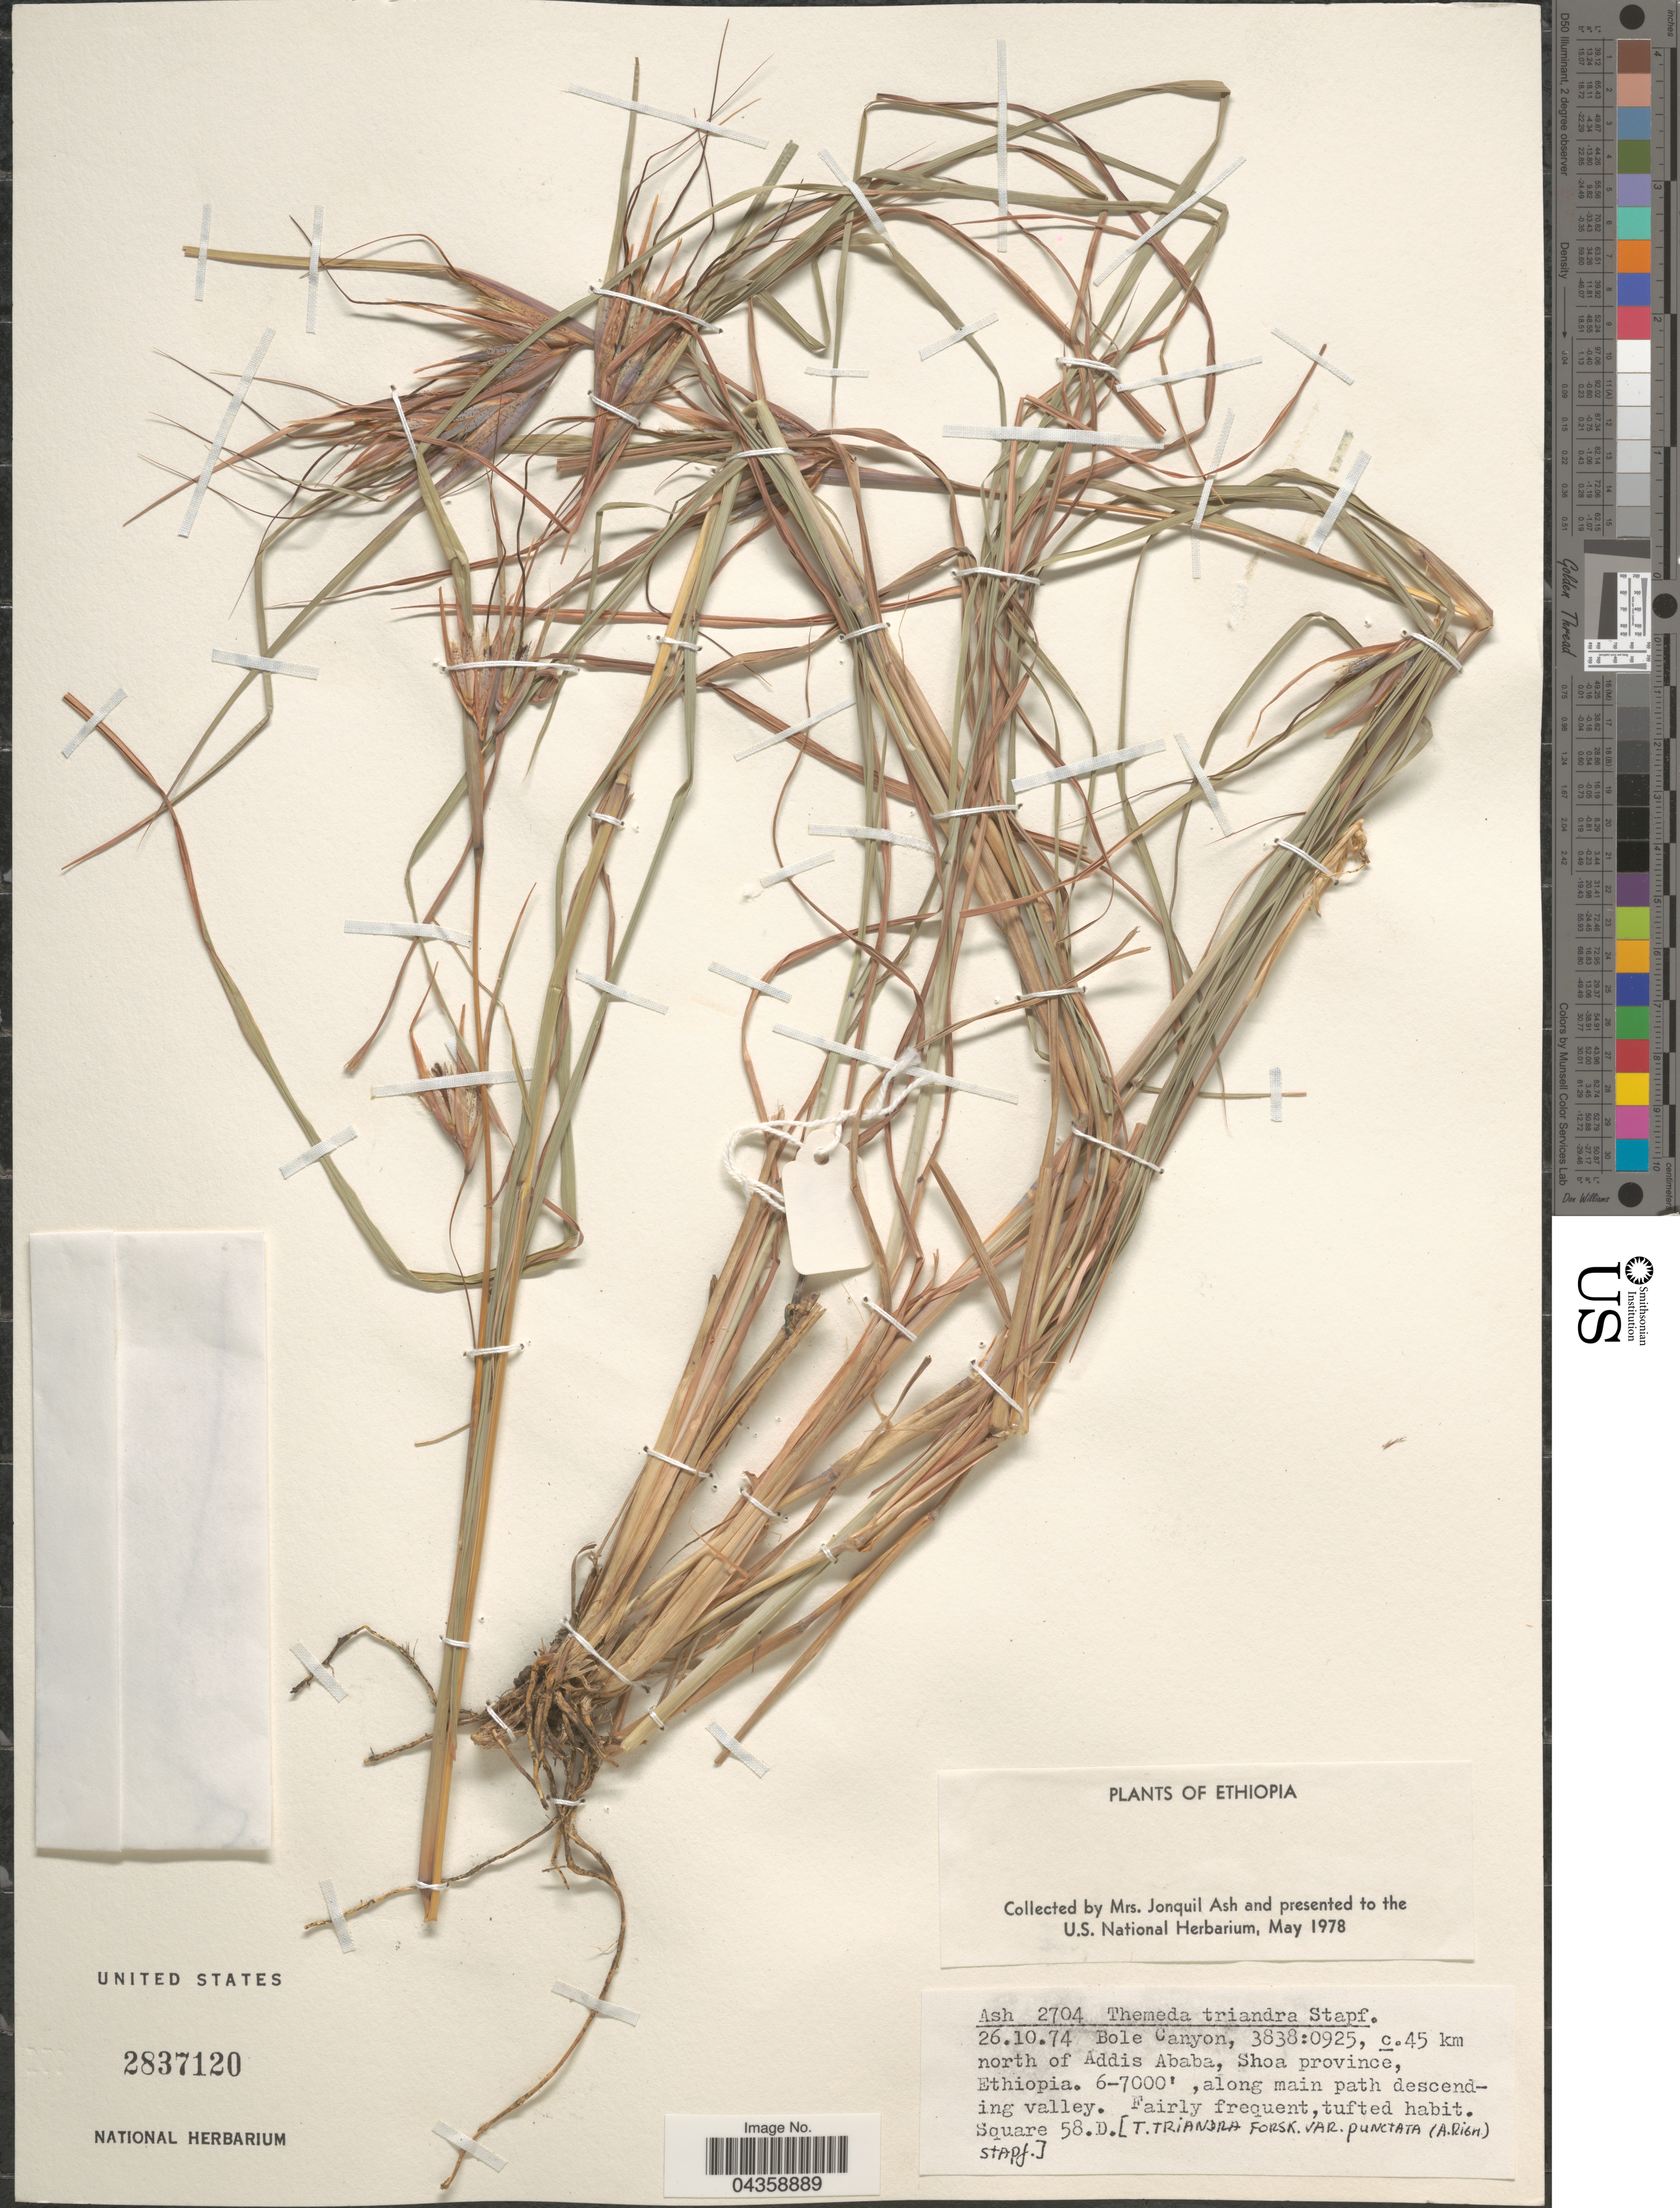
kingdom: Plantae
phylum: Tracheophyta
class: Liliopsida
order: Poales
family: Poaceae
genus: Themeda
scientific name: Themeda triandra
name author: Forssk.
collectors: J. Ash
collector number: Ash2704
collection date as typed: Transcribed d/m/y: 26/10/74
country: Ethiopia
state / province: Addis Ababa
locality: Bole Canyon, 3838:0925, c. 45 km north of Addis Ababa, Shoa province. Along main path descending valley.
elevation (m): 1829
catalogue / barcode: US 2837120